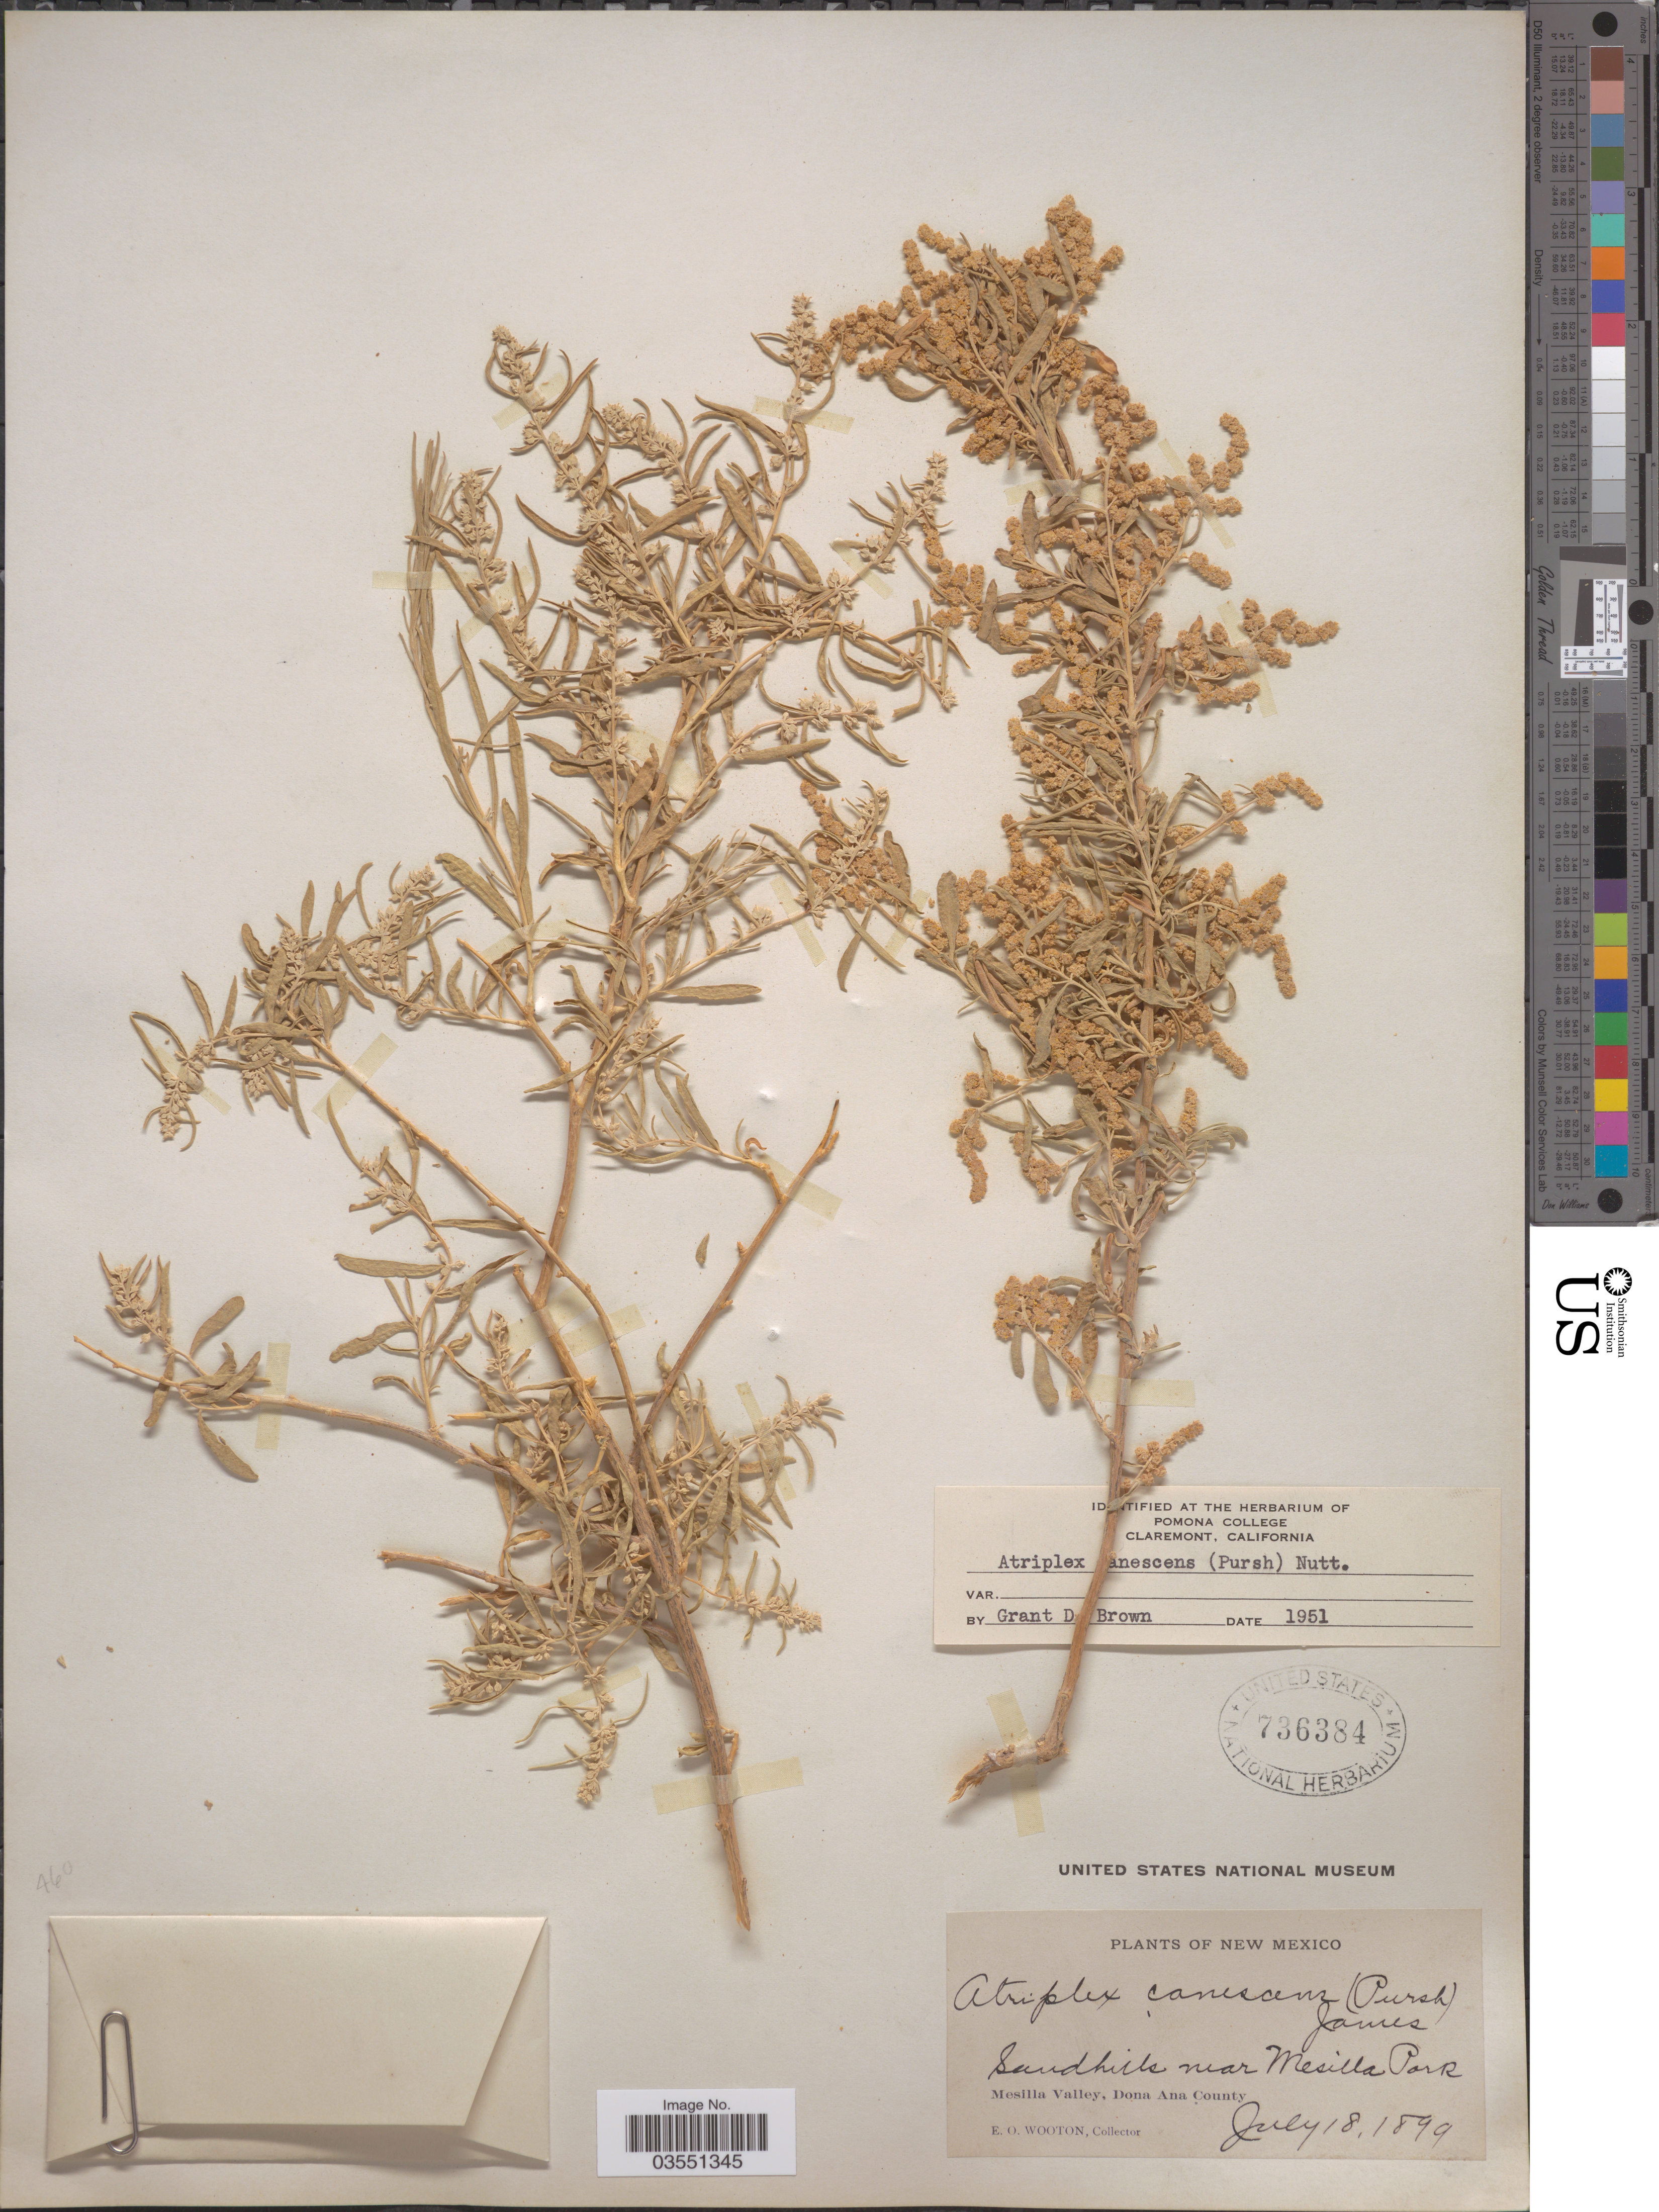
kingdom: Plantae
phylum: Tracheophyta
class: Magnoliopsida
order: Caryophyllales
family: Amaranthaceae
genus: Atriplex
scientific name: Atriplex canescens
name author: (Pursh) Nutt.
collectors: E. O. Wooton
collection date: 1899-07-18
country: United States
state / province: New Mexico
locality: Sandhills near Mesilla Park. Mesilla Valley, Dona Ana County.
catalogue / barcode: US 736384